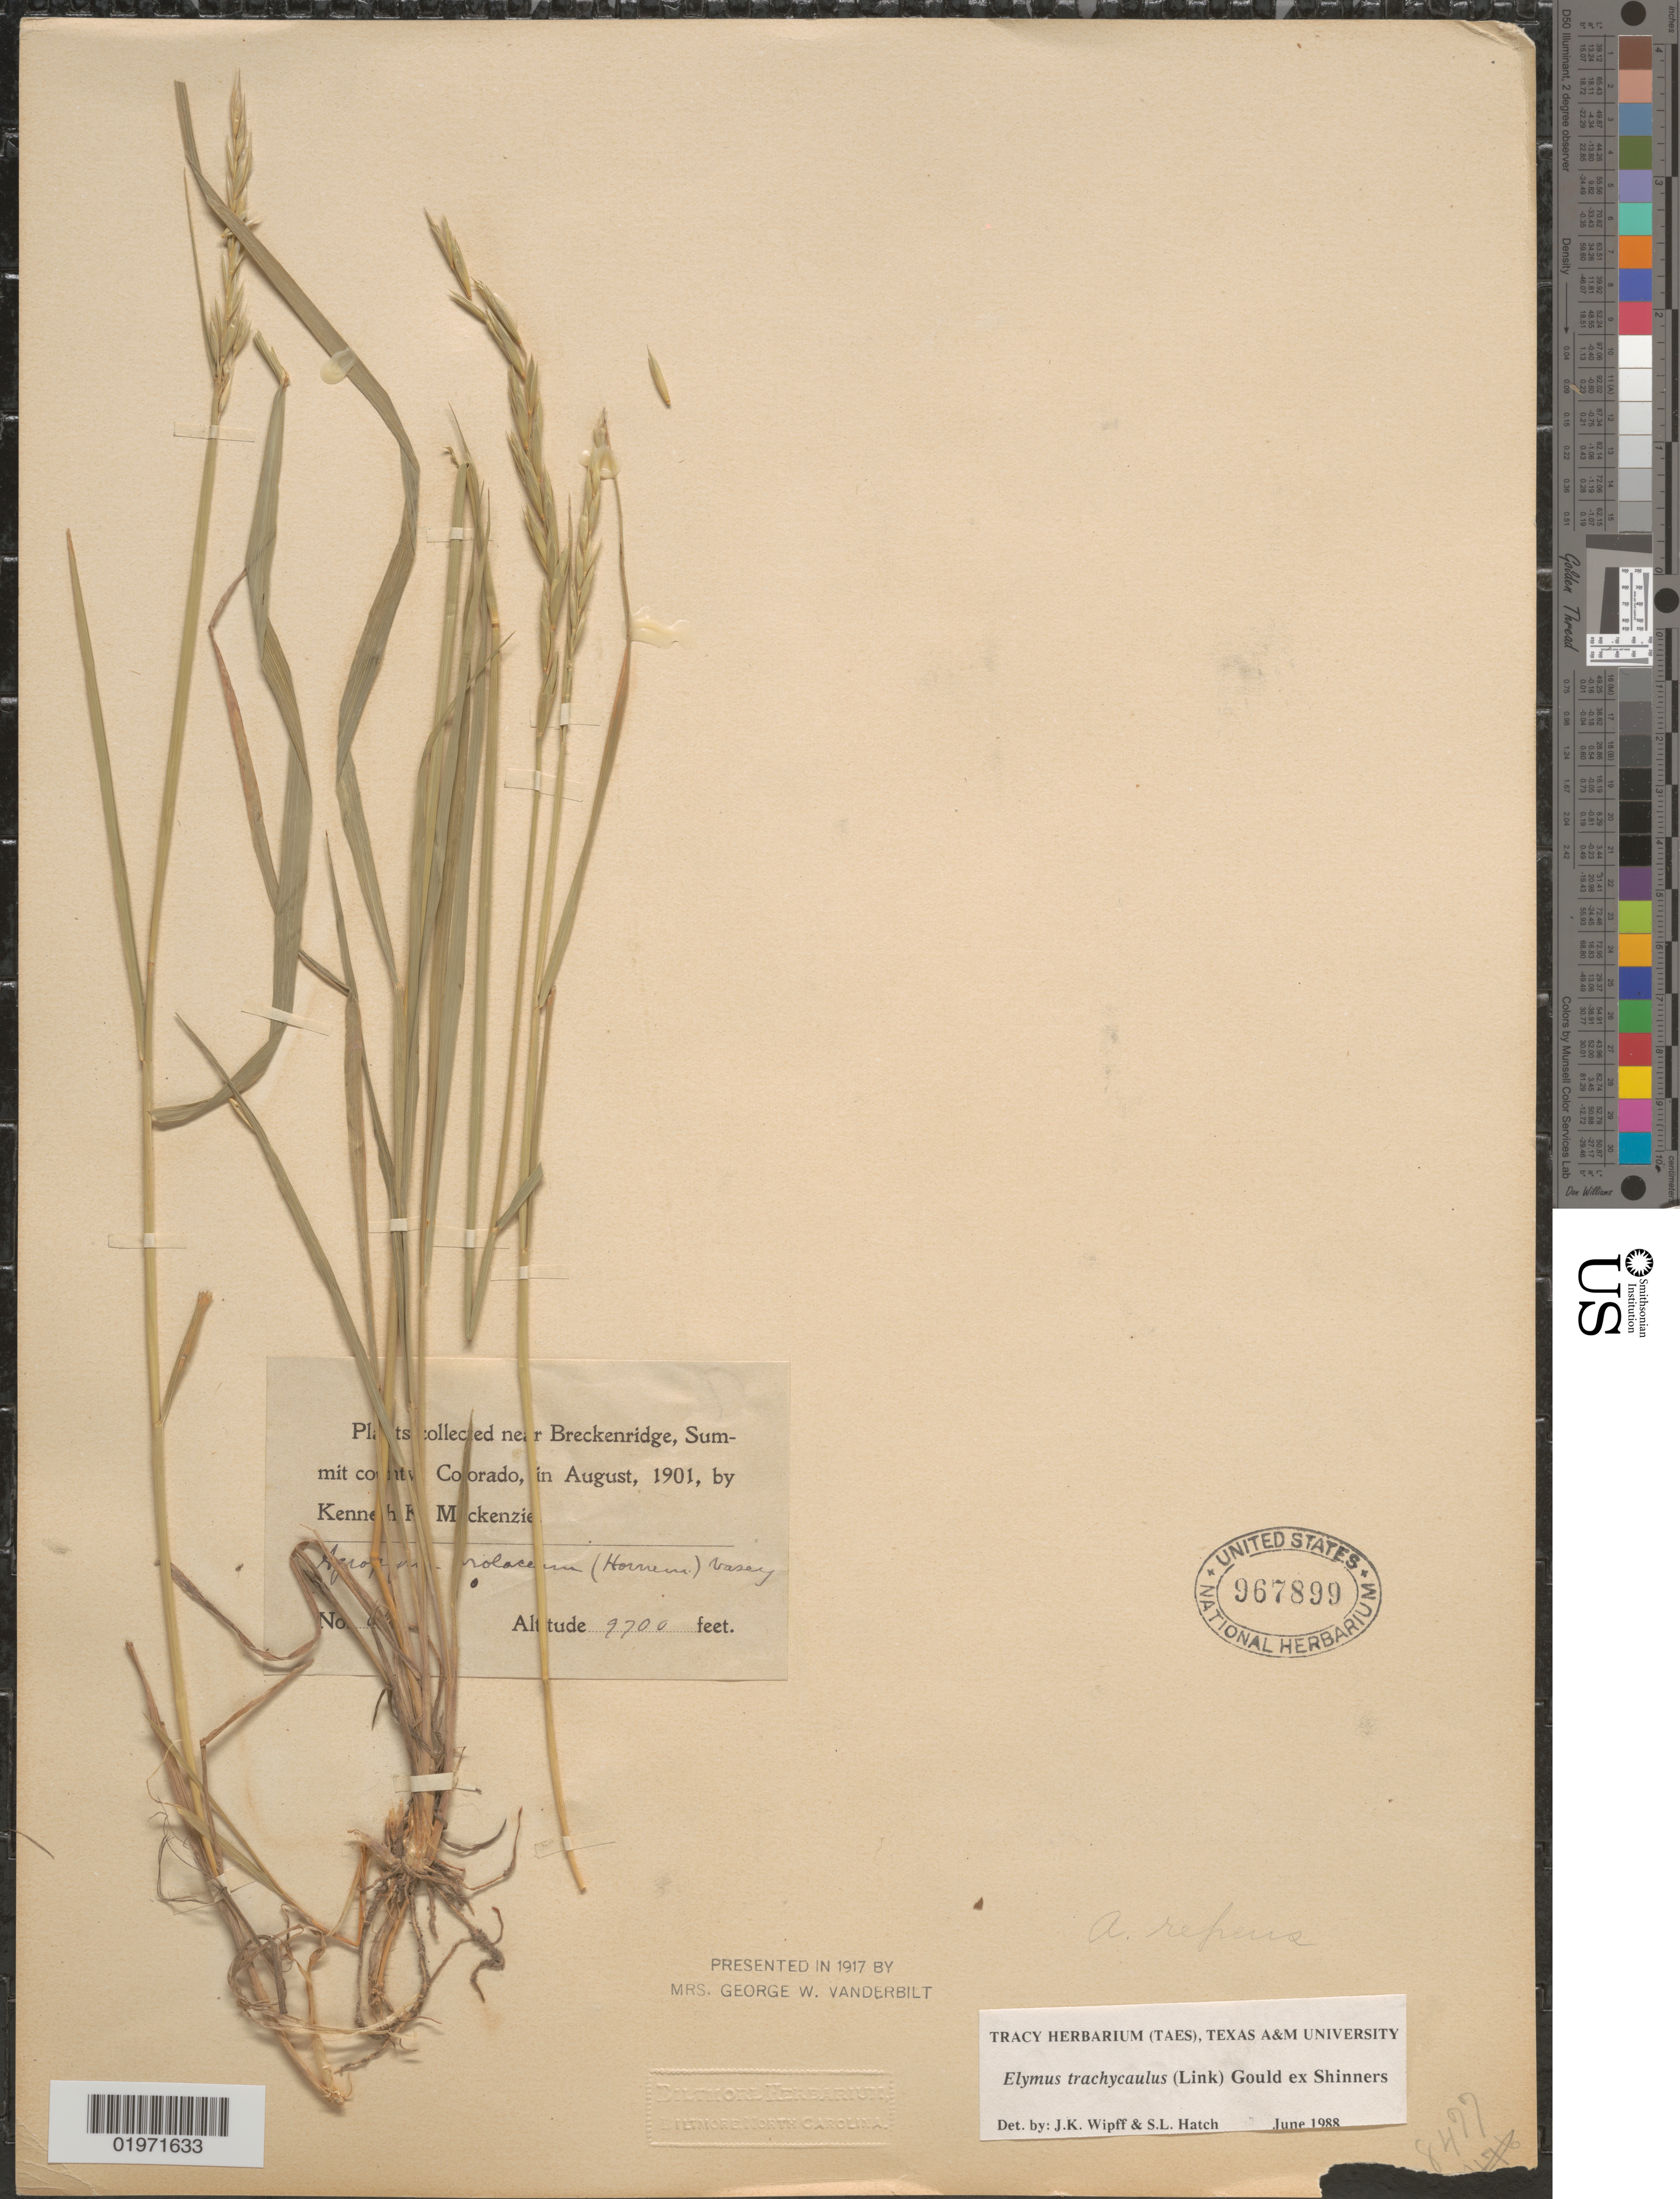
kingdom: Plantae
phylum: Tracheophyta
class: Liliopsida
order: Poales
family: Poaceae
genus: Elymus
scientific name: Elymus trachycaulus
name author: (Link) Gould ex Shinners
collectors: K. K. Mackenzie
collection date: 1901-08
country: United States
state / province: Colorado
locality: Near Breckenridge, Summit county.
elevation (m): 2957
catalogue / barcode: US 967899